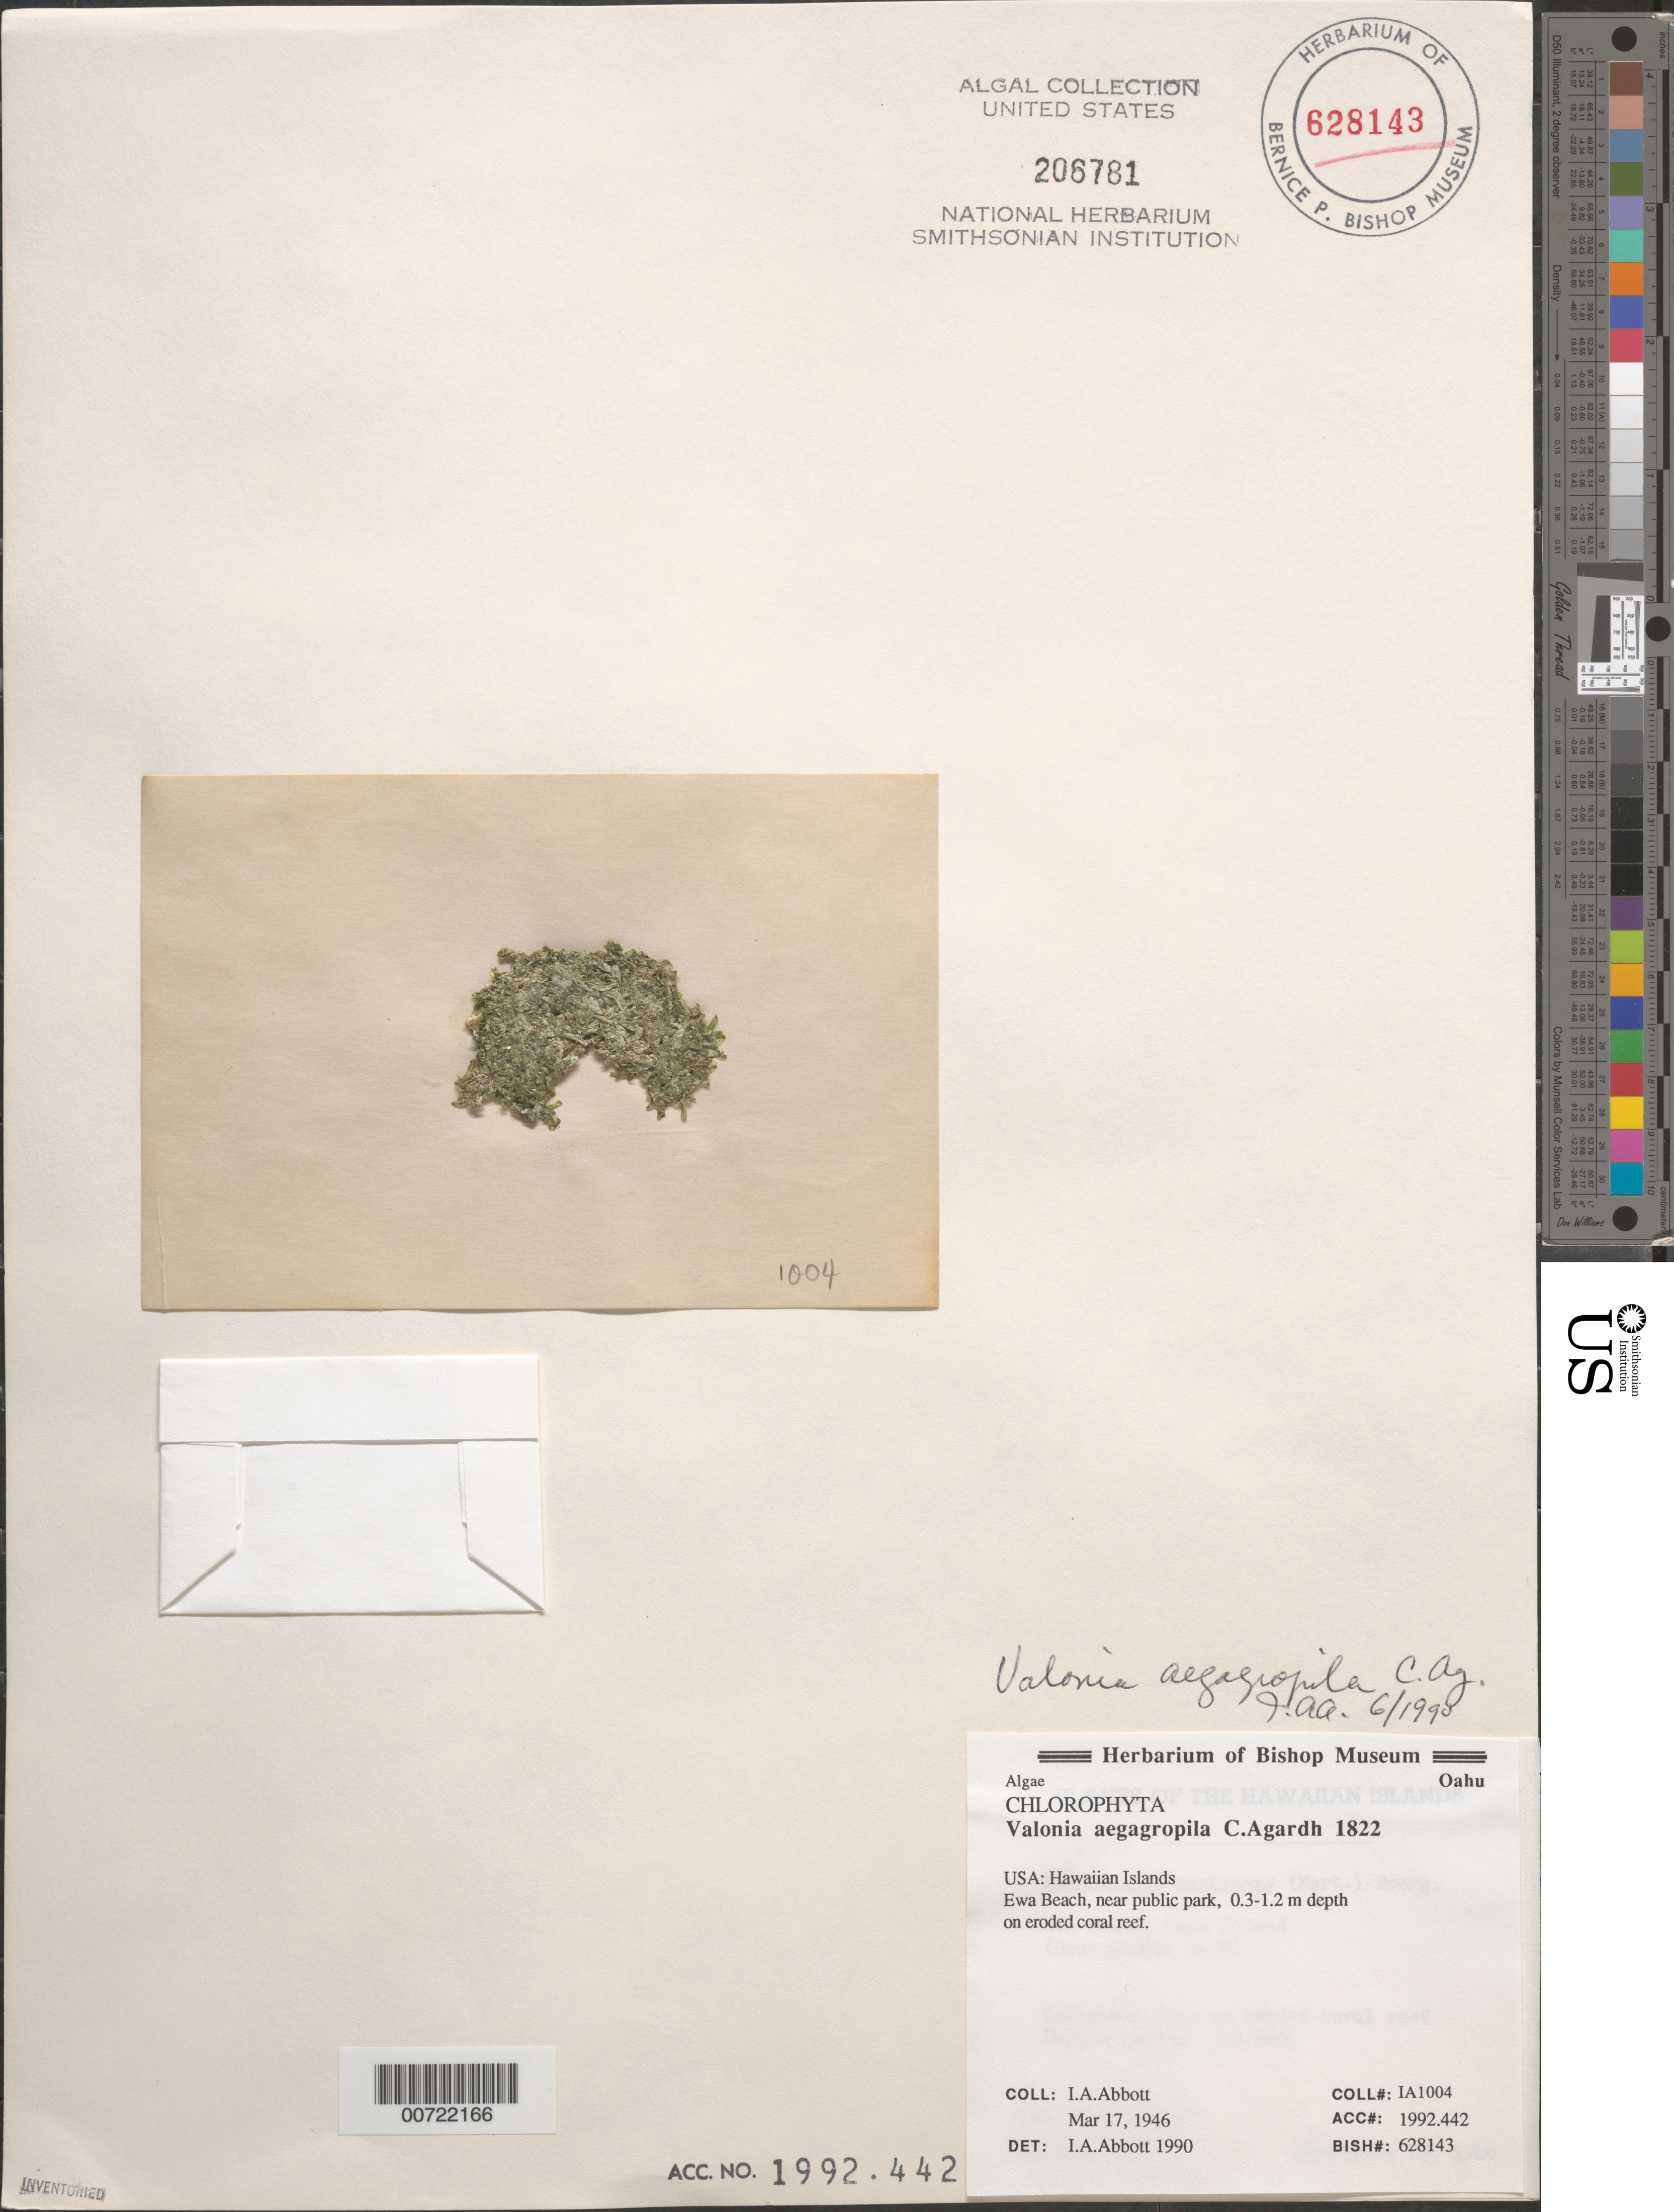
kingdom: Plantae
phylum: Chlorophyta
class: Ulvophyceae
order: Siphonocladales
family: Valoniaceae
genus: Valonia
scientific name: Valonia aegagropila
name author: C. Agardh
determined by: Abbott, Isabella A.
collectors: I. A. Abbott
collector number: IAA 1004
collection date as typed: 17 Mar 1946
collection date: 1946-03-17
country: United States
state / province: Hawaii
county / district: Honolulu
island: Oahu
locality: Ewa Beach near public park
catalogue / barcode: US 206781